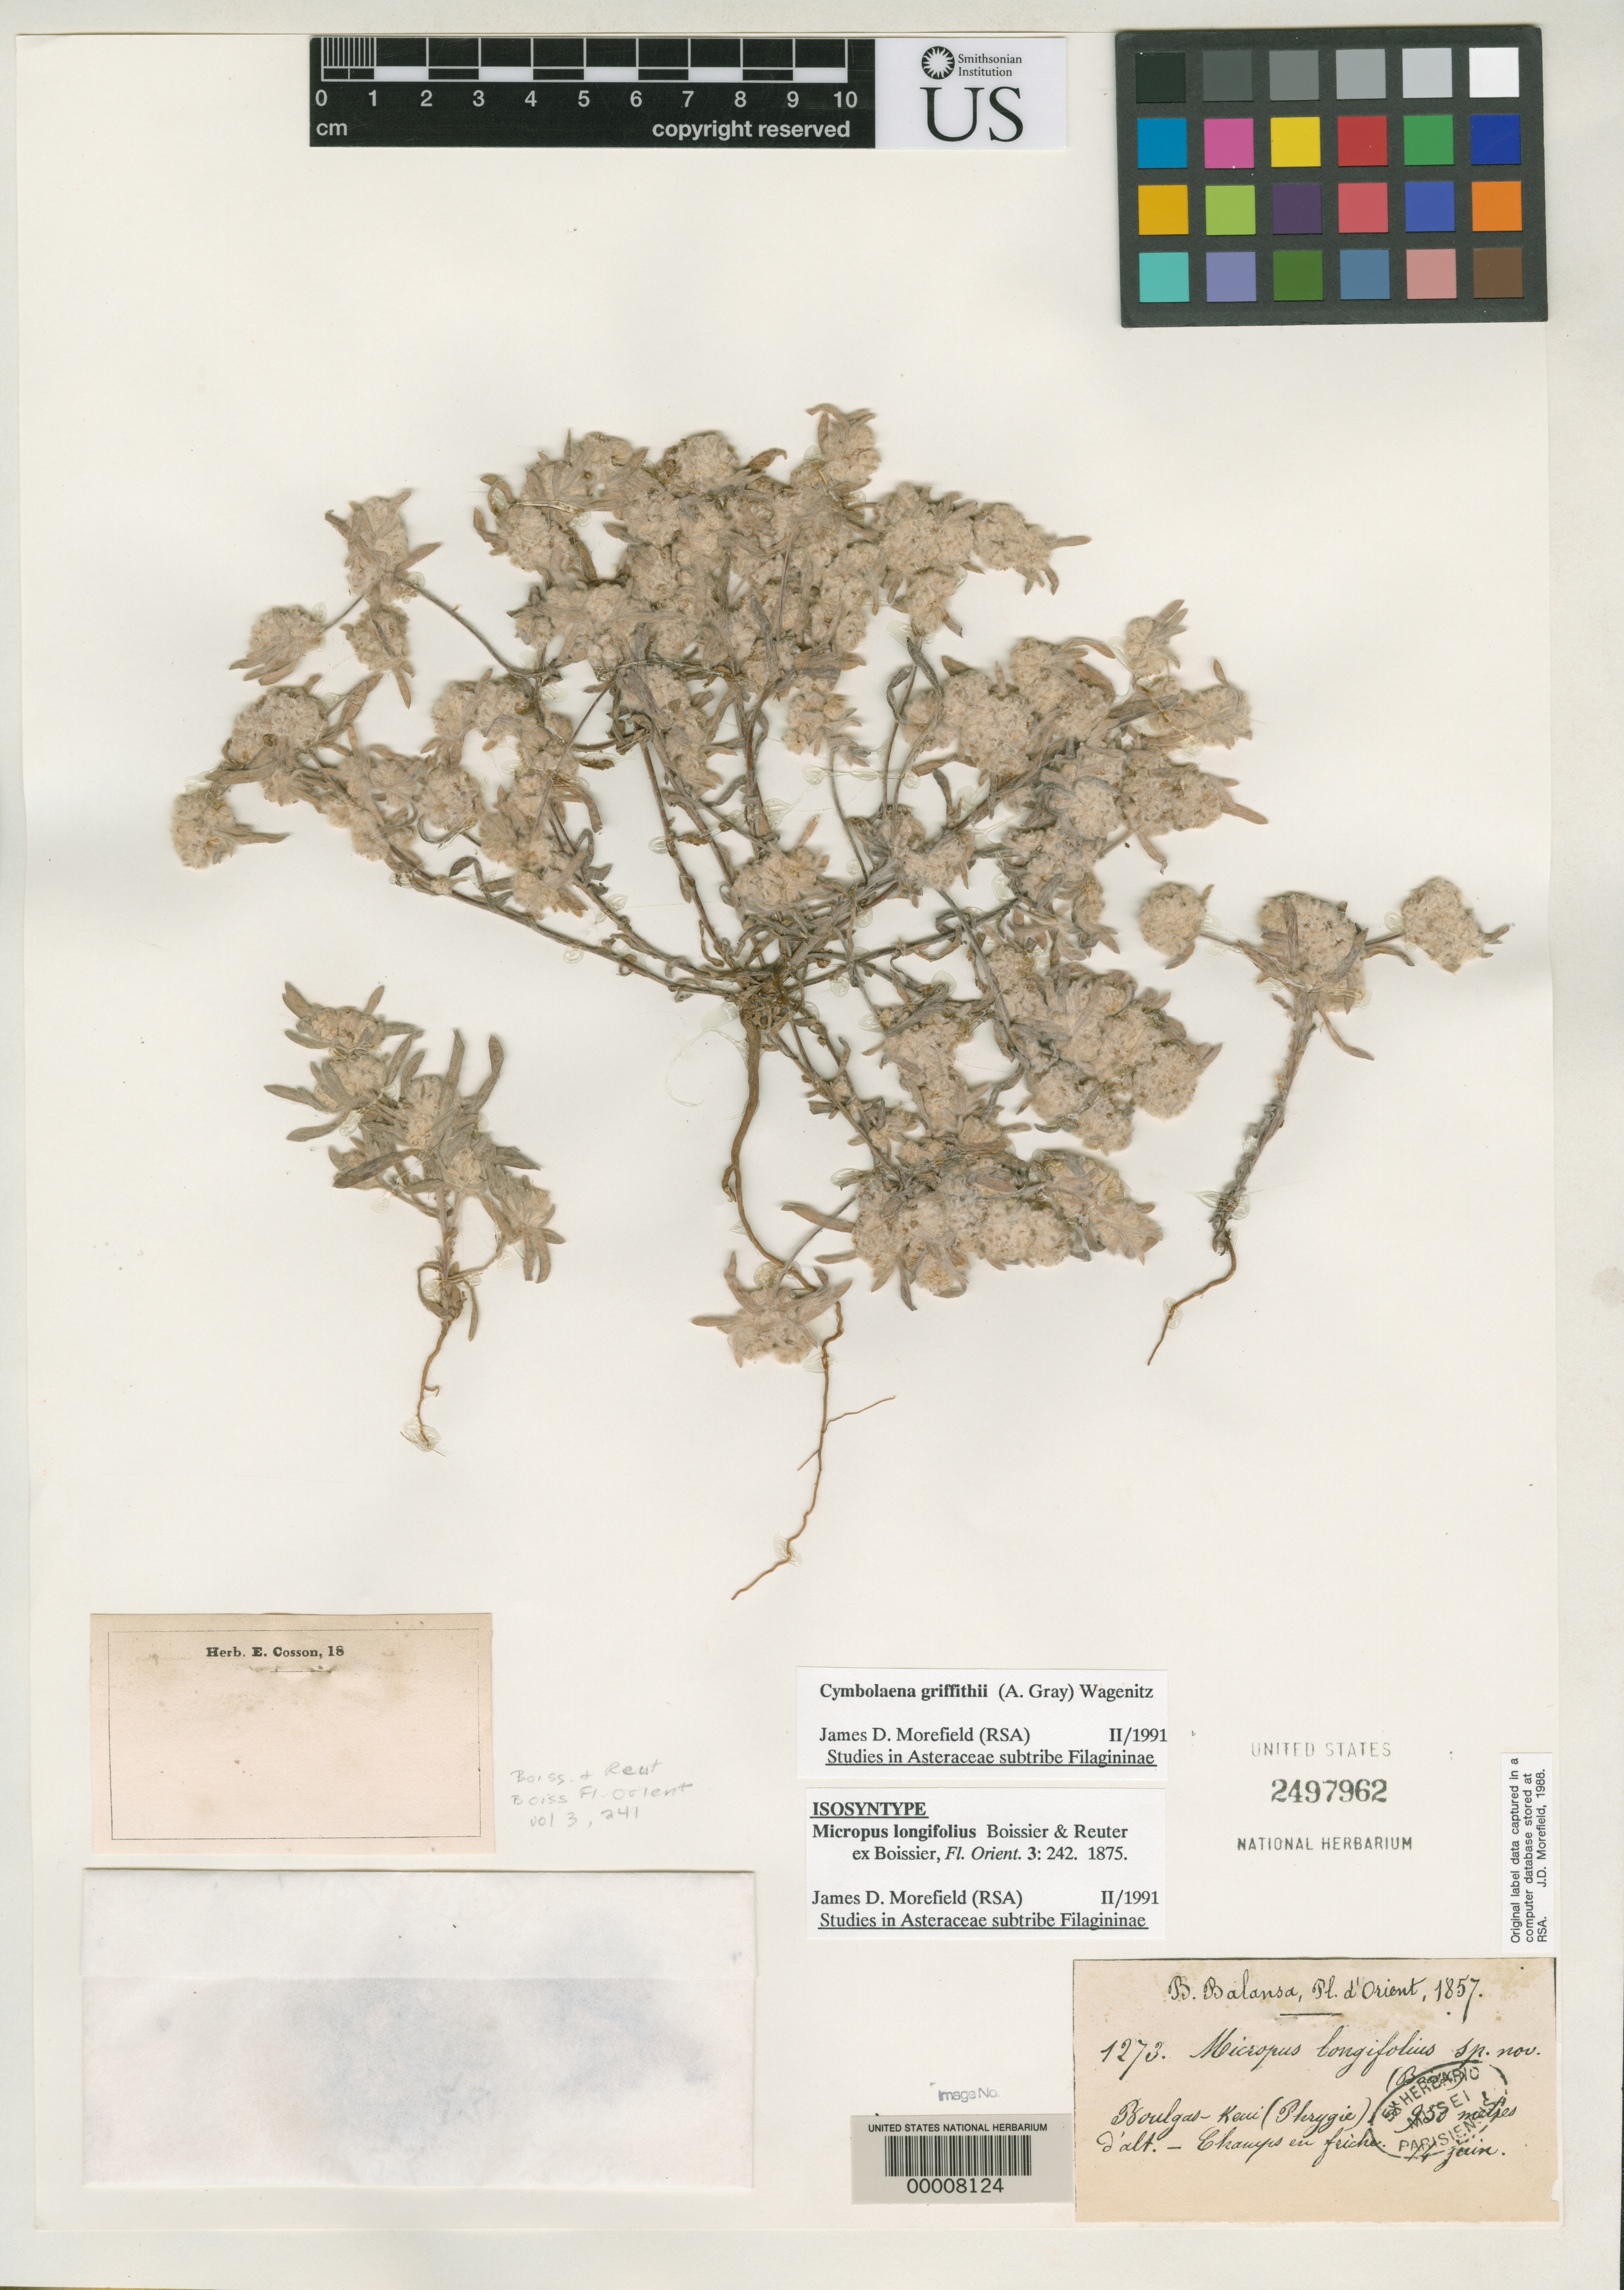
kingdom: Plantae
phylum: Tracheophyta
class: Magnoliopsida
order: Asterales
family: Asteraceae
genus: Micropus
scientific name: Micropus longifolius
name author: Boiss. & Reut. in Boiss.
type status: Isosyntype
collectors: B. Balansa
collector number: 1273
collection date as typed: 14 Jun 1857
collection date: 1857-06-14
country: Turkey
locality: Phrygia, Boulgas-Keui.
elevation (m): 950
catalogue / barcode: US 2497962